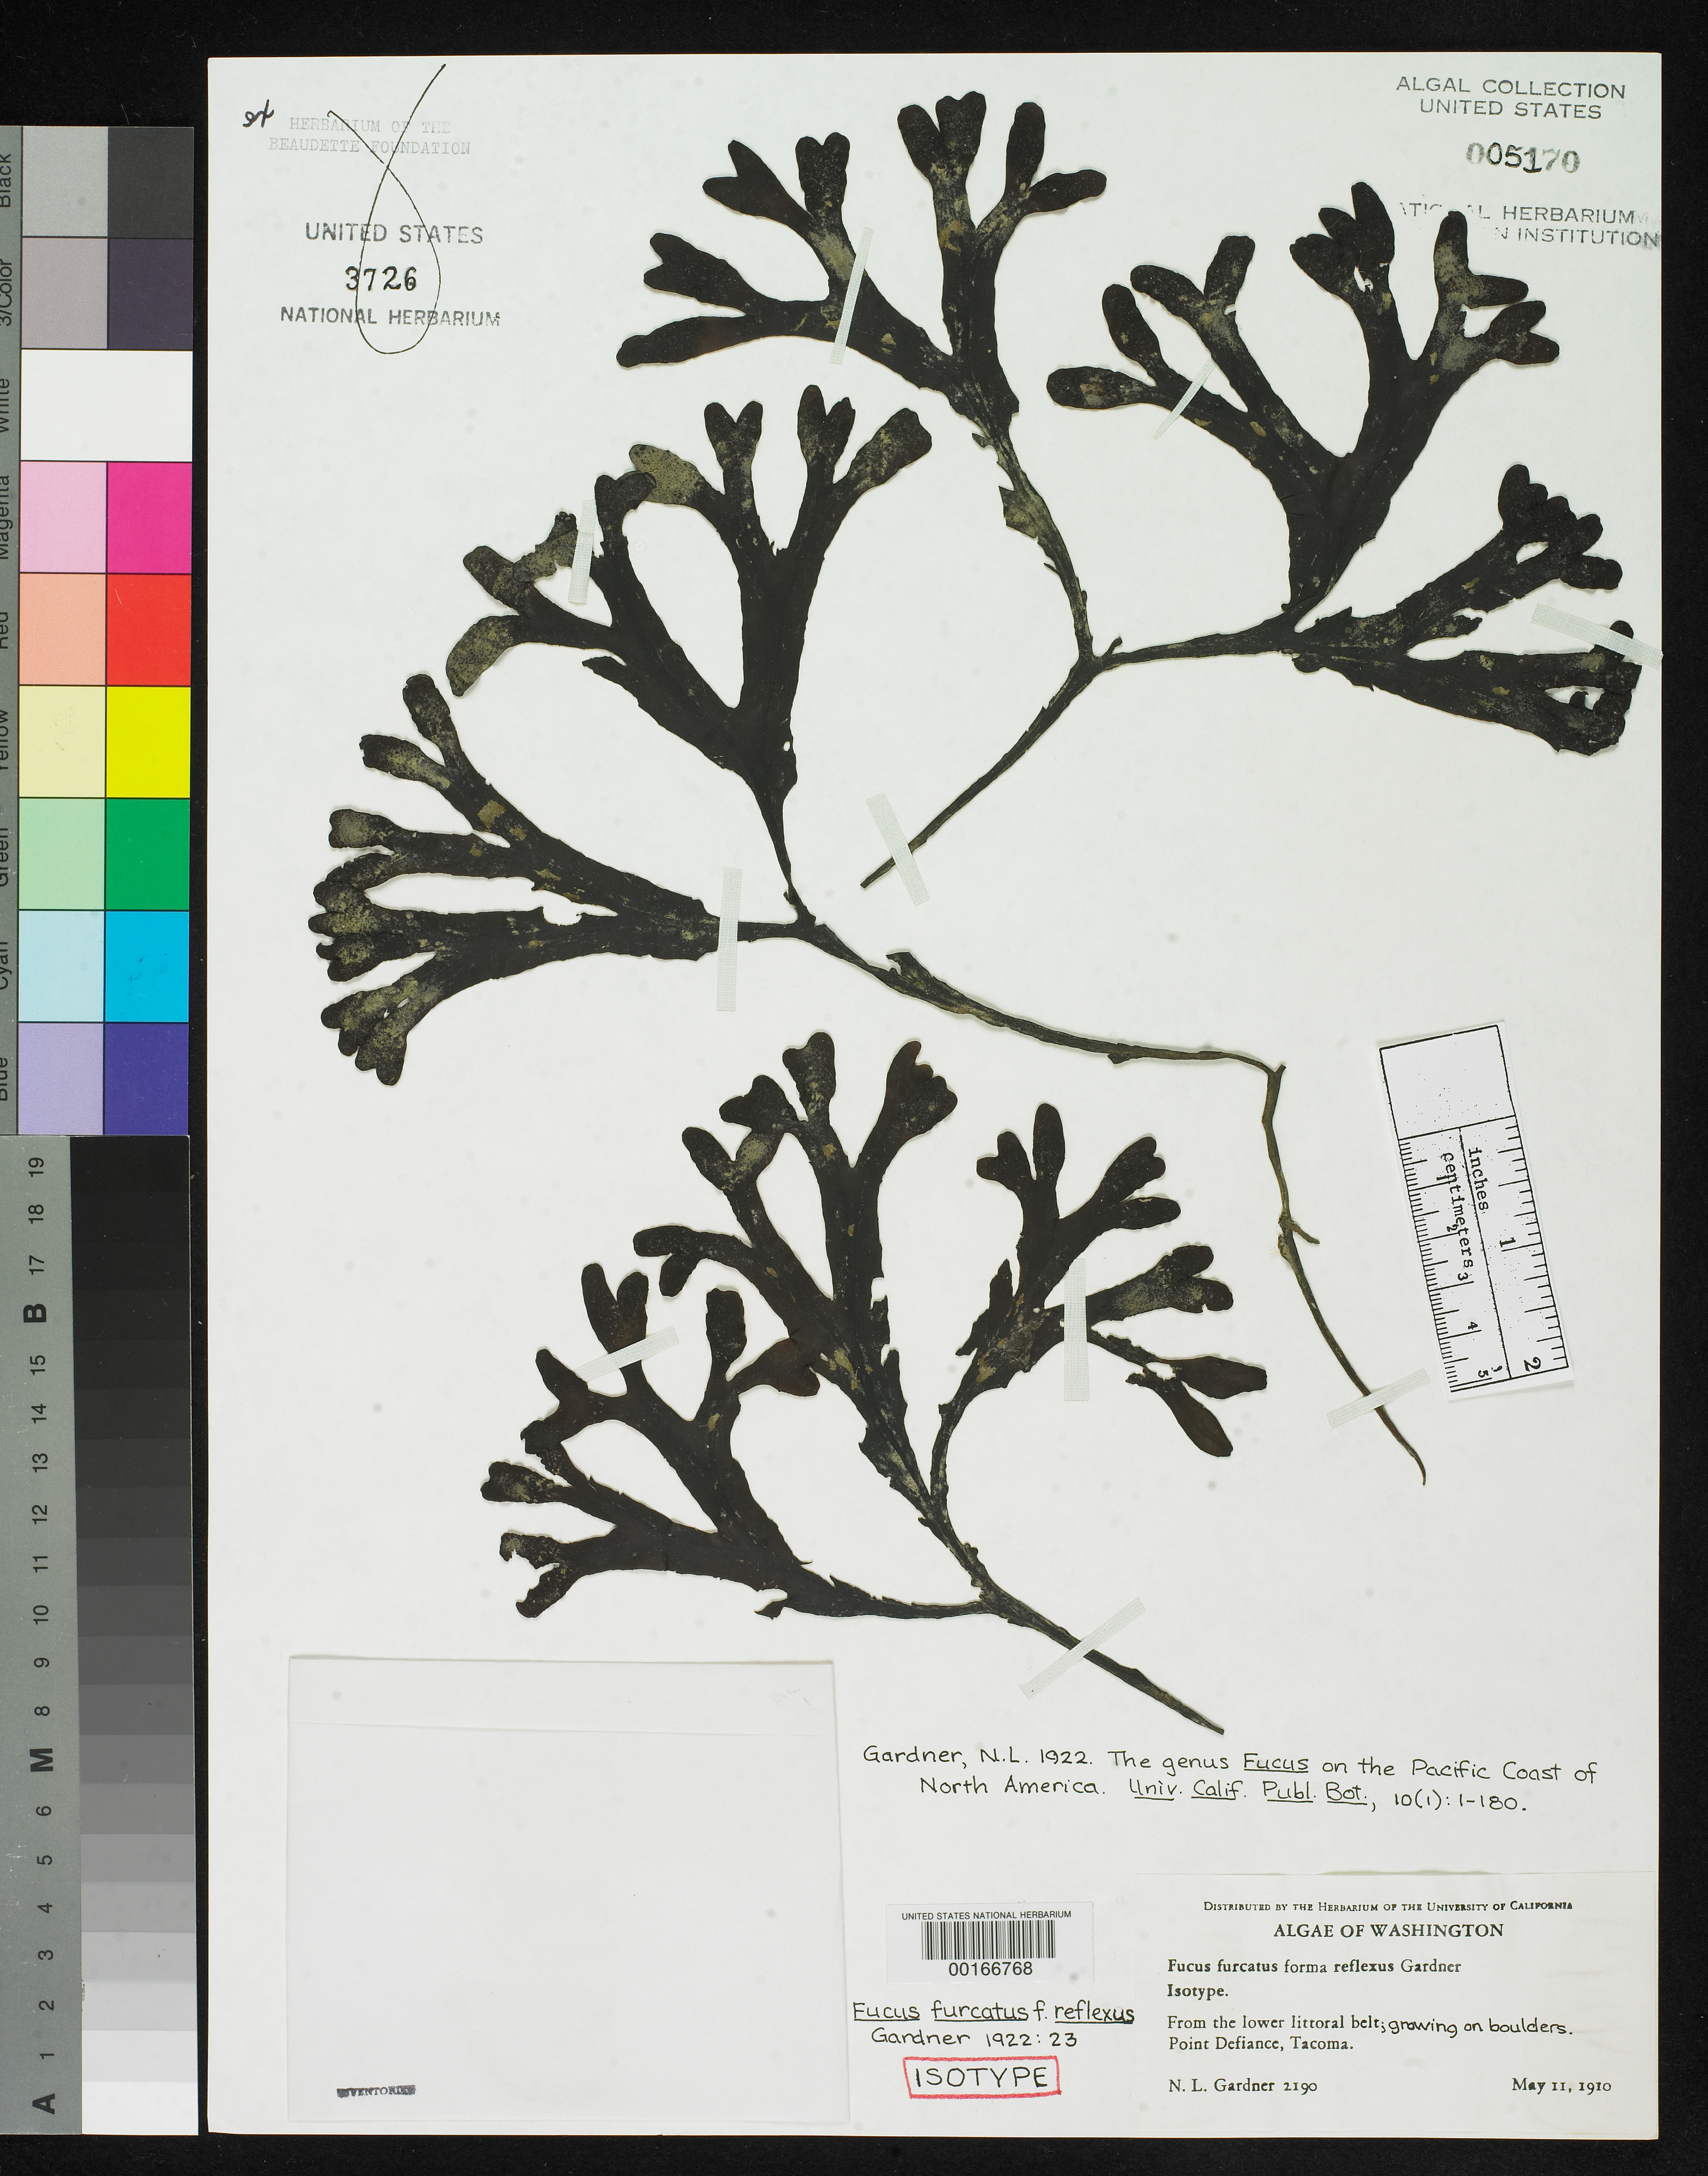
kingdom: Chromista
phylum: Ochrophyta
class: Phaeophyceae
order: Fucales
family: Fucaceae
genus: Fucus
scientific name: Fucus furcatus f. reflexus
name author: N.L. Gardner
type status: Isotype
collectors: N. Gardner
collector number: NLG 2190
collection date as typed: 11 May 1910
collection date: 1910-05-11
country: United States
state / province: Washington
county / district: Pierce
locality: Point Defiance, Tacoma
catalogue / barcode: US 5170